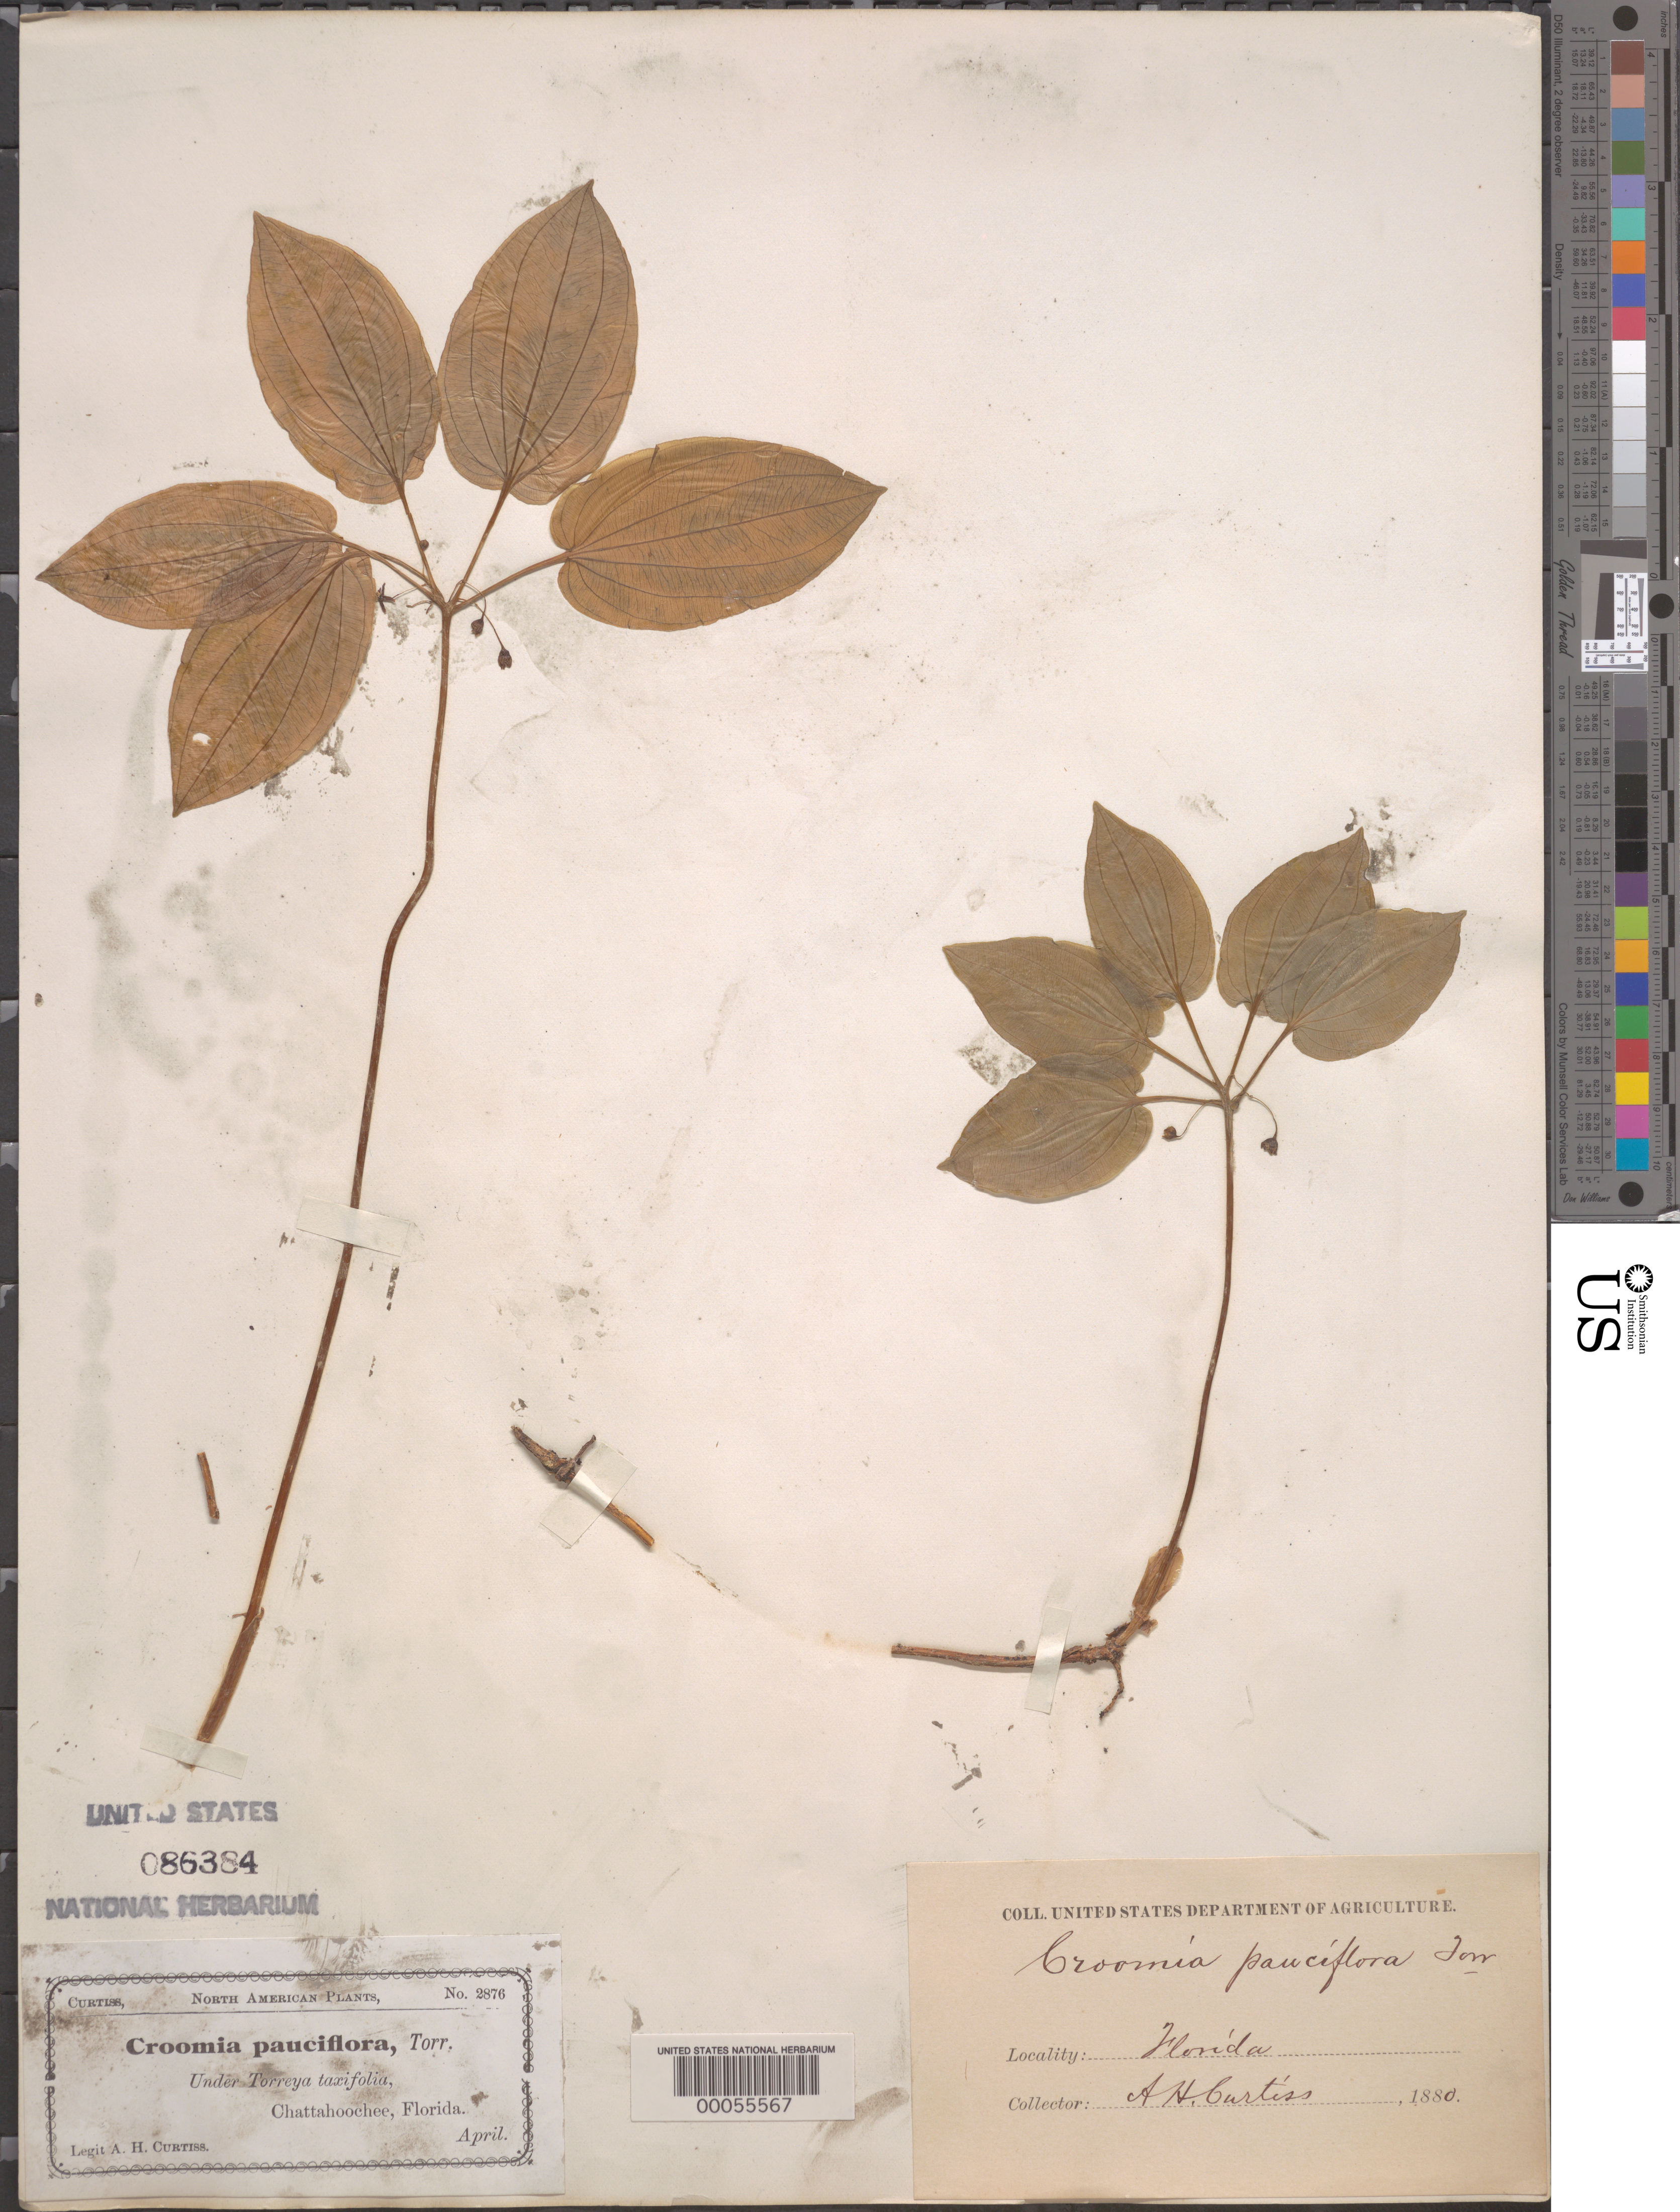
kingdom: Plantae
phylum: Tracheophyta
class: Liliopsida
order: Pandanales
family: Stemonaceae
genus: Croomia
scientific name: Croomia pauciflora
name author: (Nutt.) Torr.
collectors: A. H. Curtiss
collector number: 2876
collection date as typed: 1880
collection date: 1880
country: United States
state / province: Florida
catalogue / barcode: US 86384